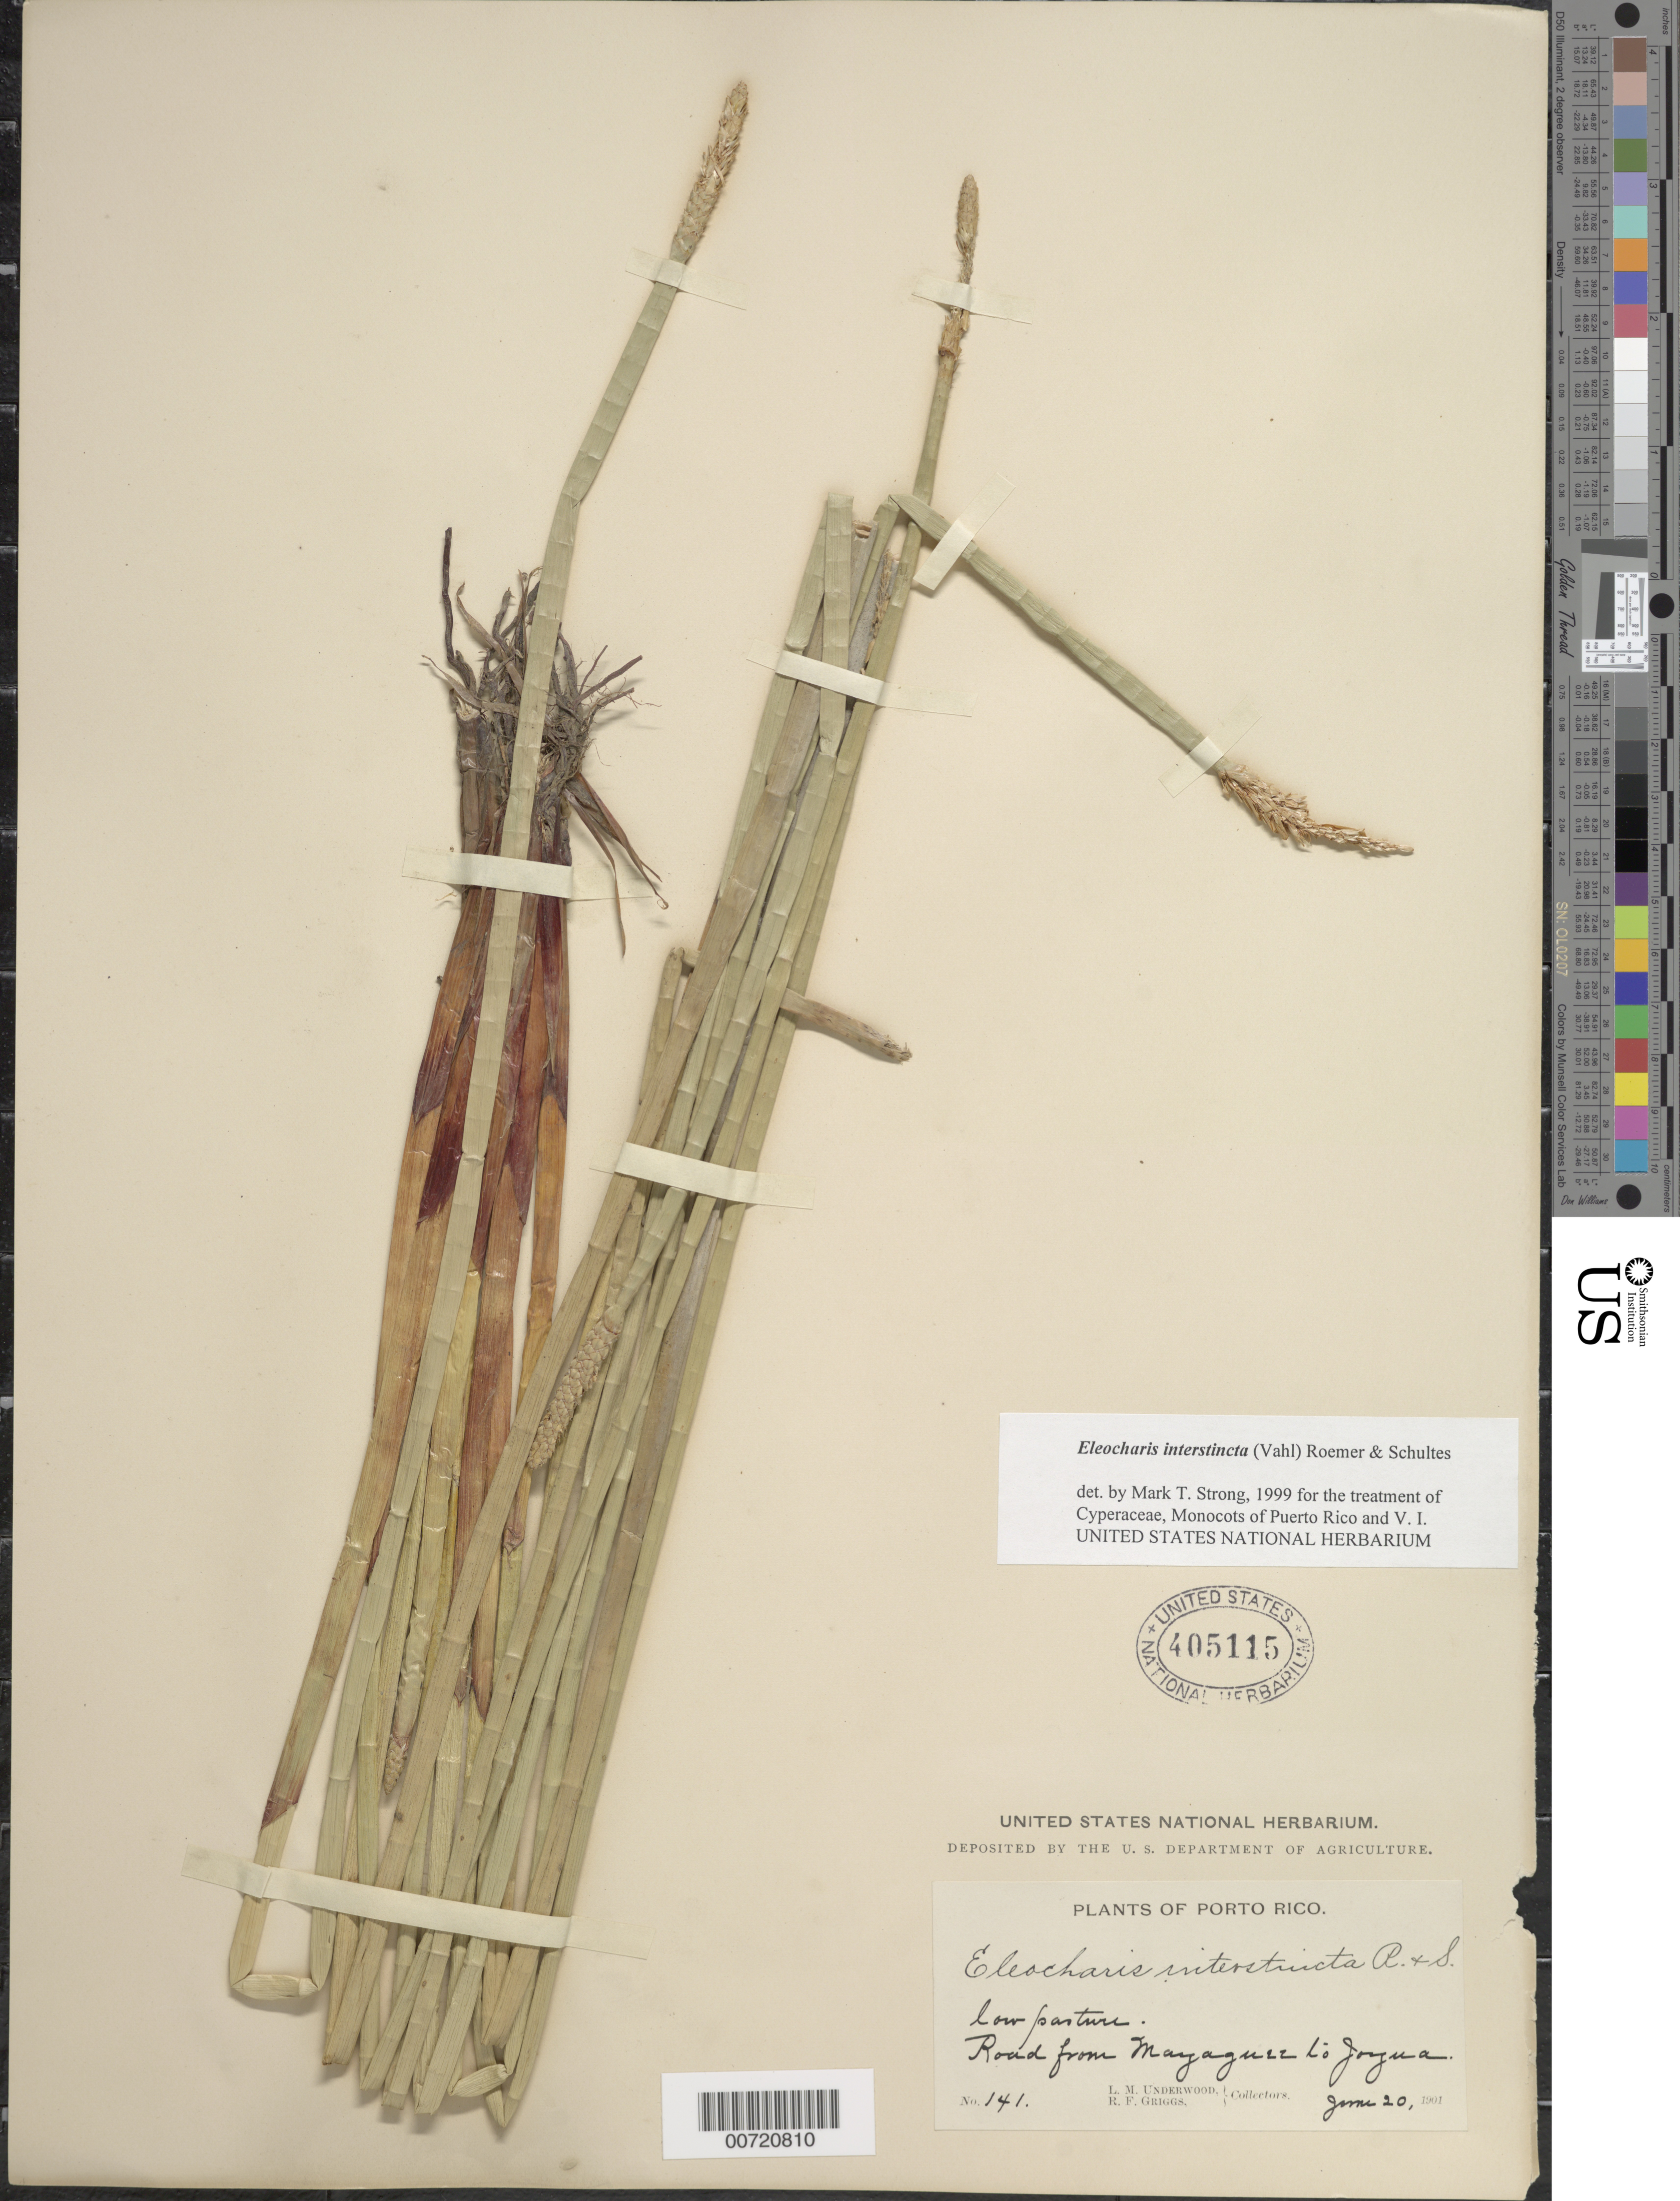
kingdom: Plantae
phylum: Tracheophyta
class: Liliopsida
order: Poales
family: Cyperaceae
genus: Eleocharis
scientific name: Eleocharis interstincta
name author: (Vahl) Roem. & Schult.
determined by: Strong, M. T., (US), Smithsonian Institution - National Museum of Natural History (UNITED STATES)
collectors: L. M. Underwood & R. F. Griggs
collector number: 141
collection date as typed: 20 Jun 1901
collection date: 1901-06-20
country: Puerto Rico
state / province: Mayagüez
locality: Road from Mayagüez to Joyua.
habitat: Low pasture.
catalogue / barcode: US 405115